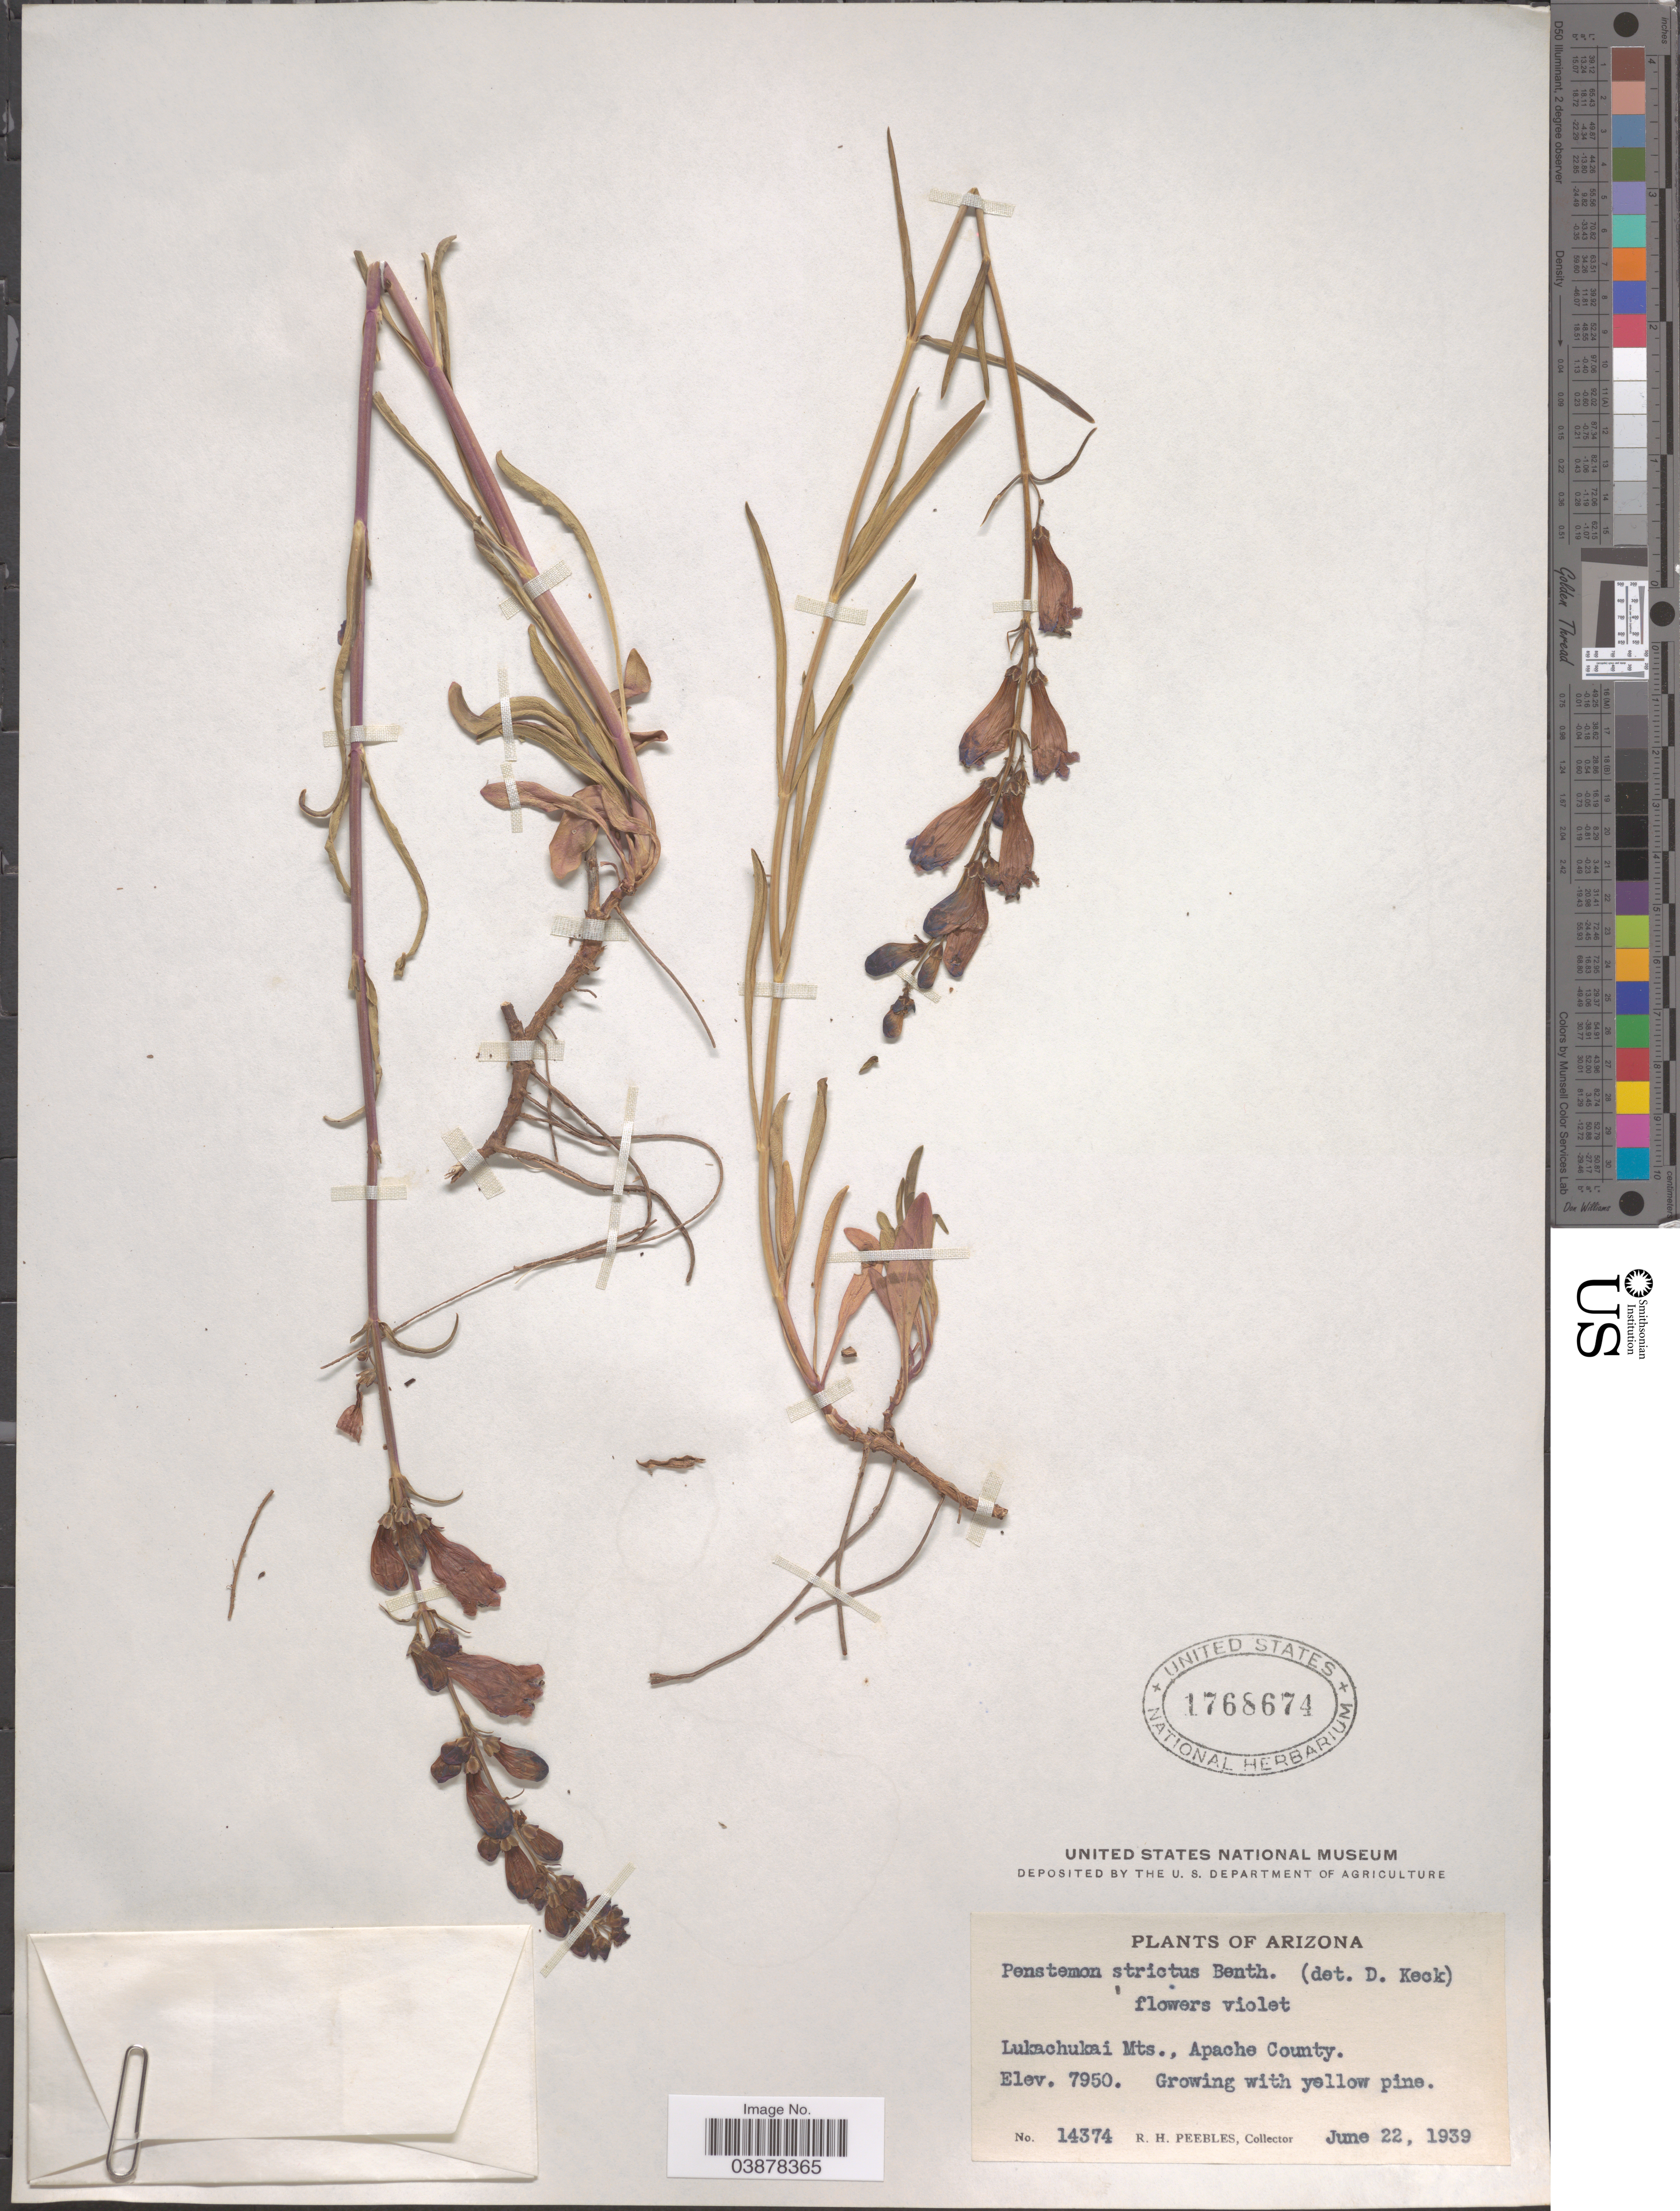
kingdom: Plantae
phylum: Tracheophyta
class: Magnoliopsida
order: Lamiales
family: Plantaginaceae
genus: Penstemon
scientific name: Penstemon strictus subsp. strictus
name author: Benth.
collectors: R. H. Peebles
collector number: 14374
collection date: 1939-06-22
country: United States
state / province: Arizona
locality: Lukachukai Mts., Apache County.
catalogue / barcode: US 1768674